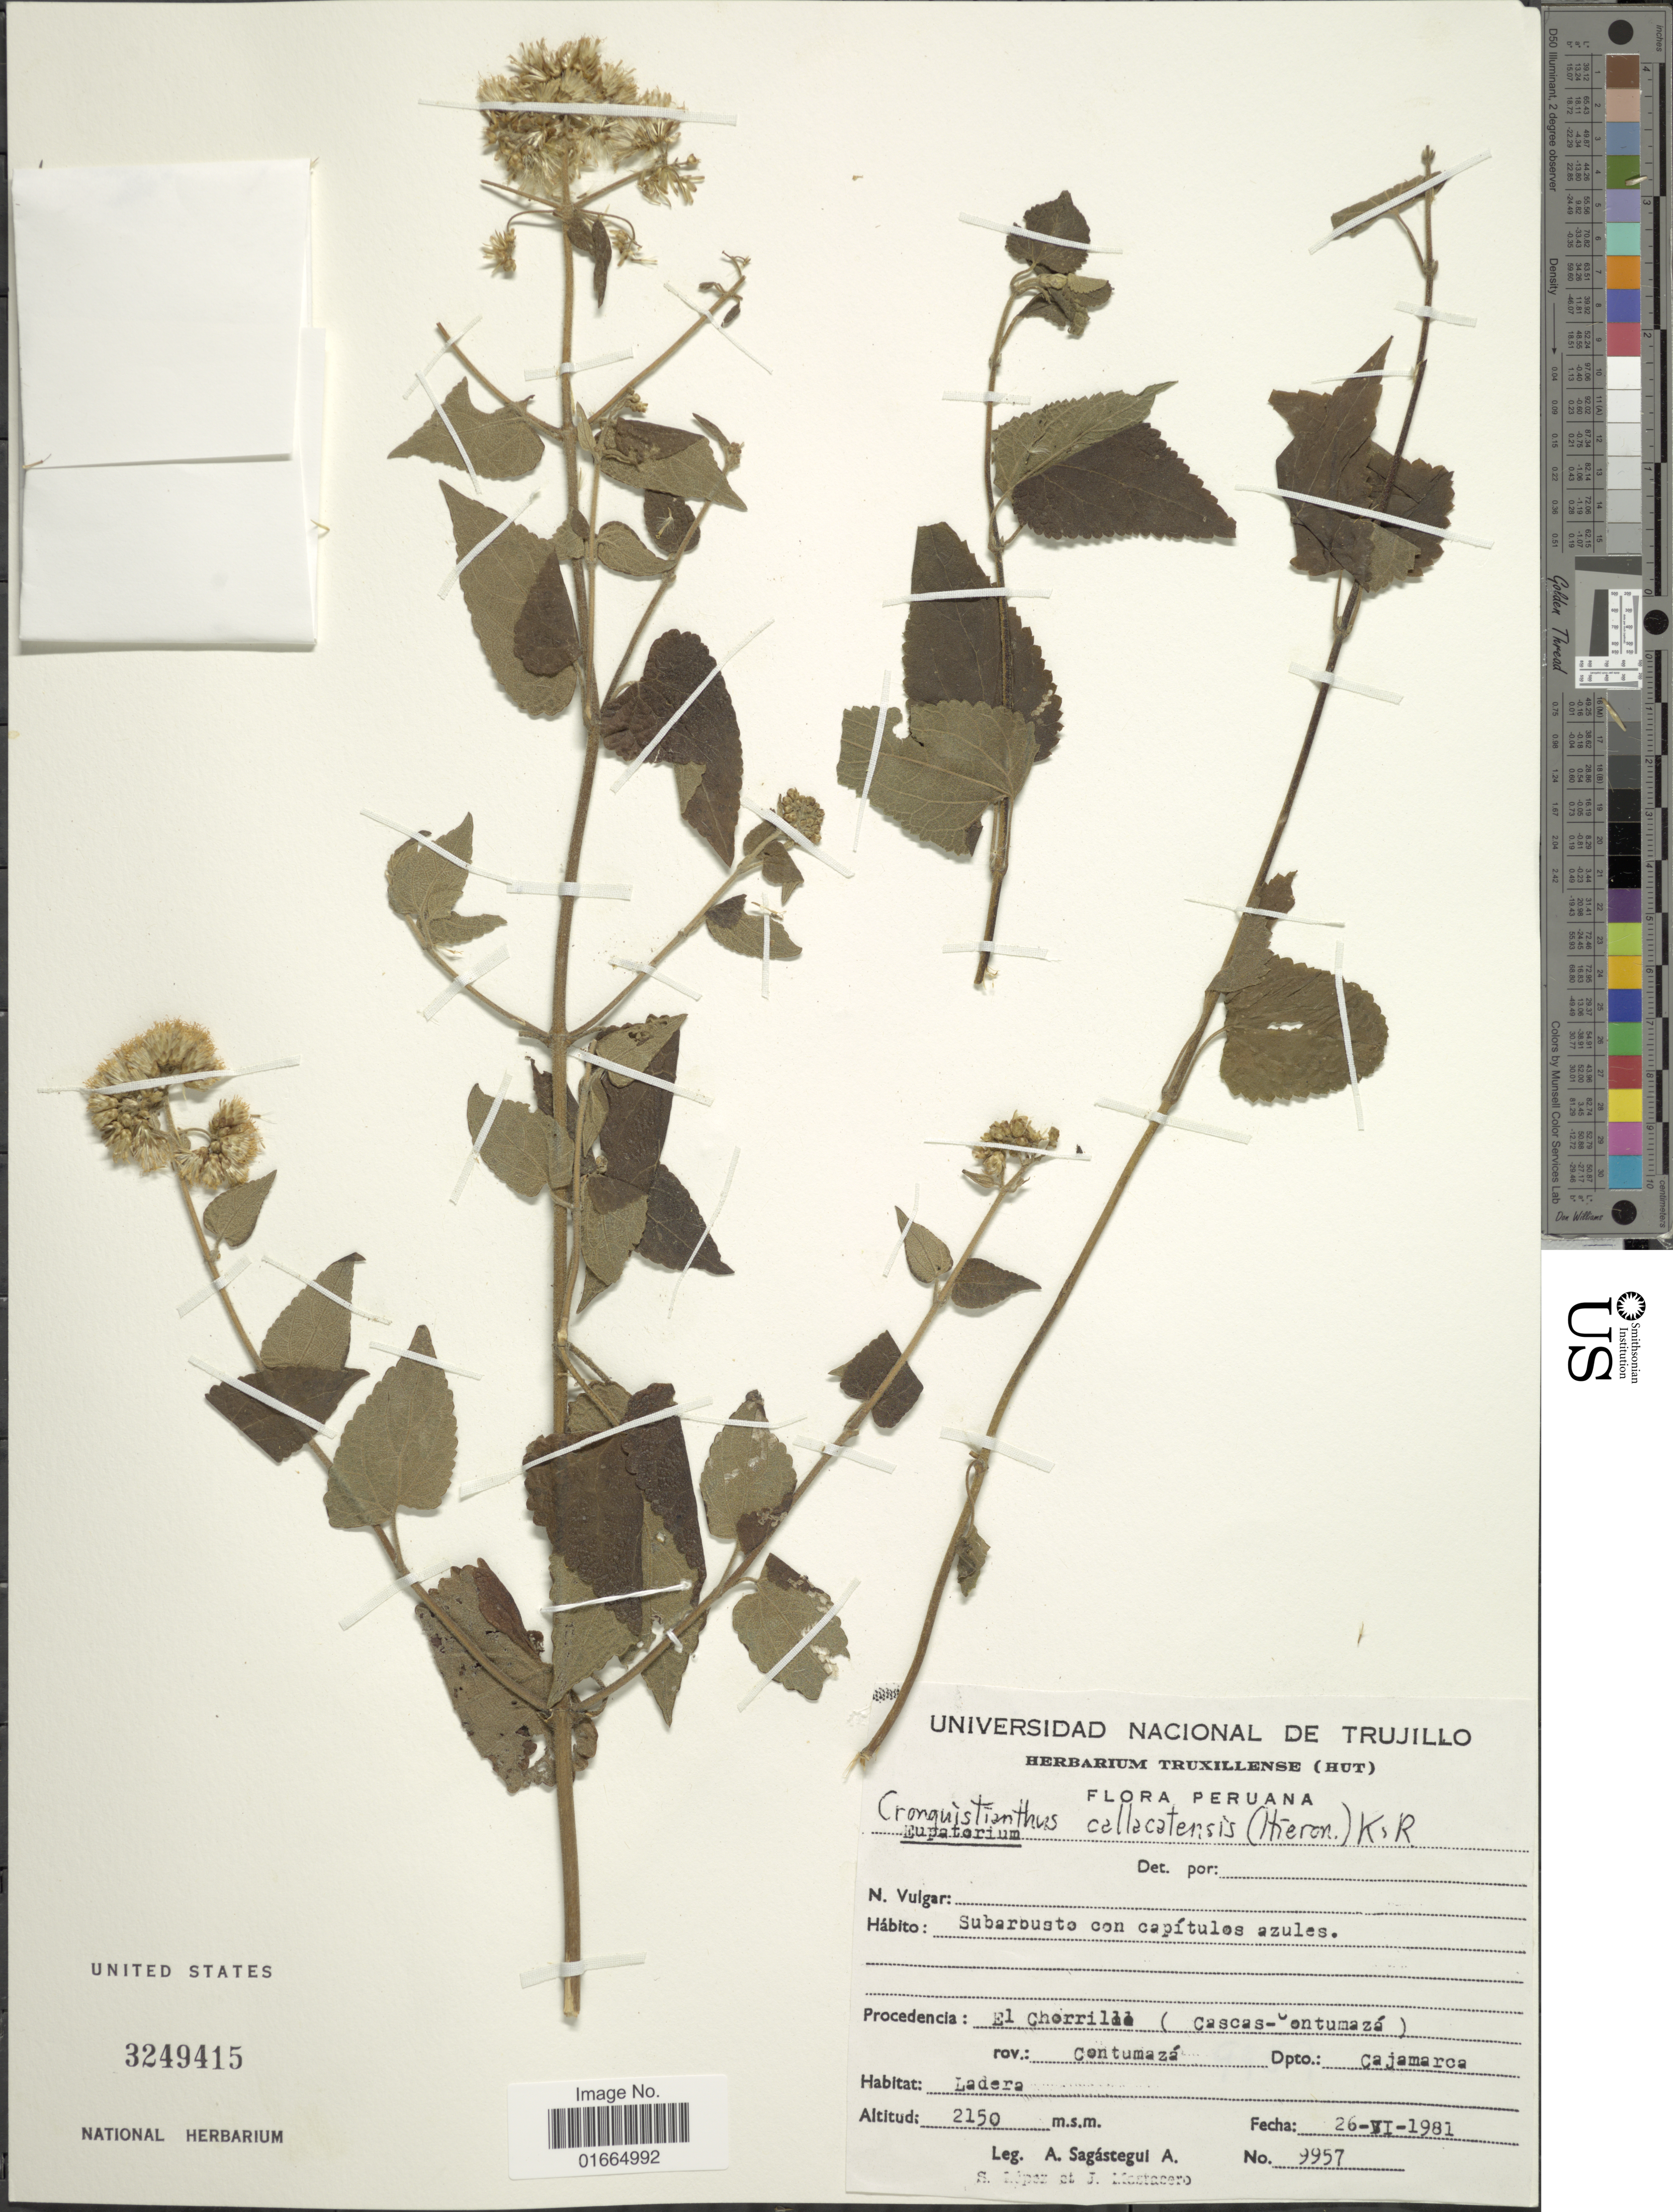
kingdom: Plantae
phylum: Tracheophyta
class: Magnoliopsida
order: Asterales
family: Asteraceae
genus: Cronquistianthus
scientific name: Cronquistianthus callacatensis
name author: (Hieron.) R.M. King & H. Rob.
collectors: A. Sagástegui A., S. Lopez & J. Mostacero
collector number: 9957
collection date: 1981-06-26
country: Peru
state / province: Cajamarca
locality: El Chorrillo (Cascas - Contumazá), Prov. Contumazá, Dpto. Cajamarca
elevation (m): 2150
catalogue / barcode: US 3249415